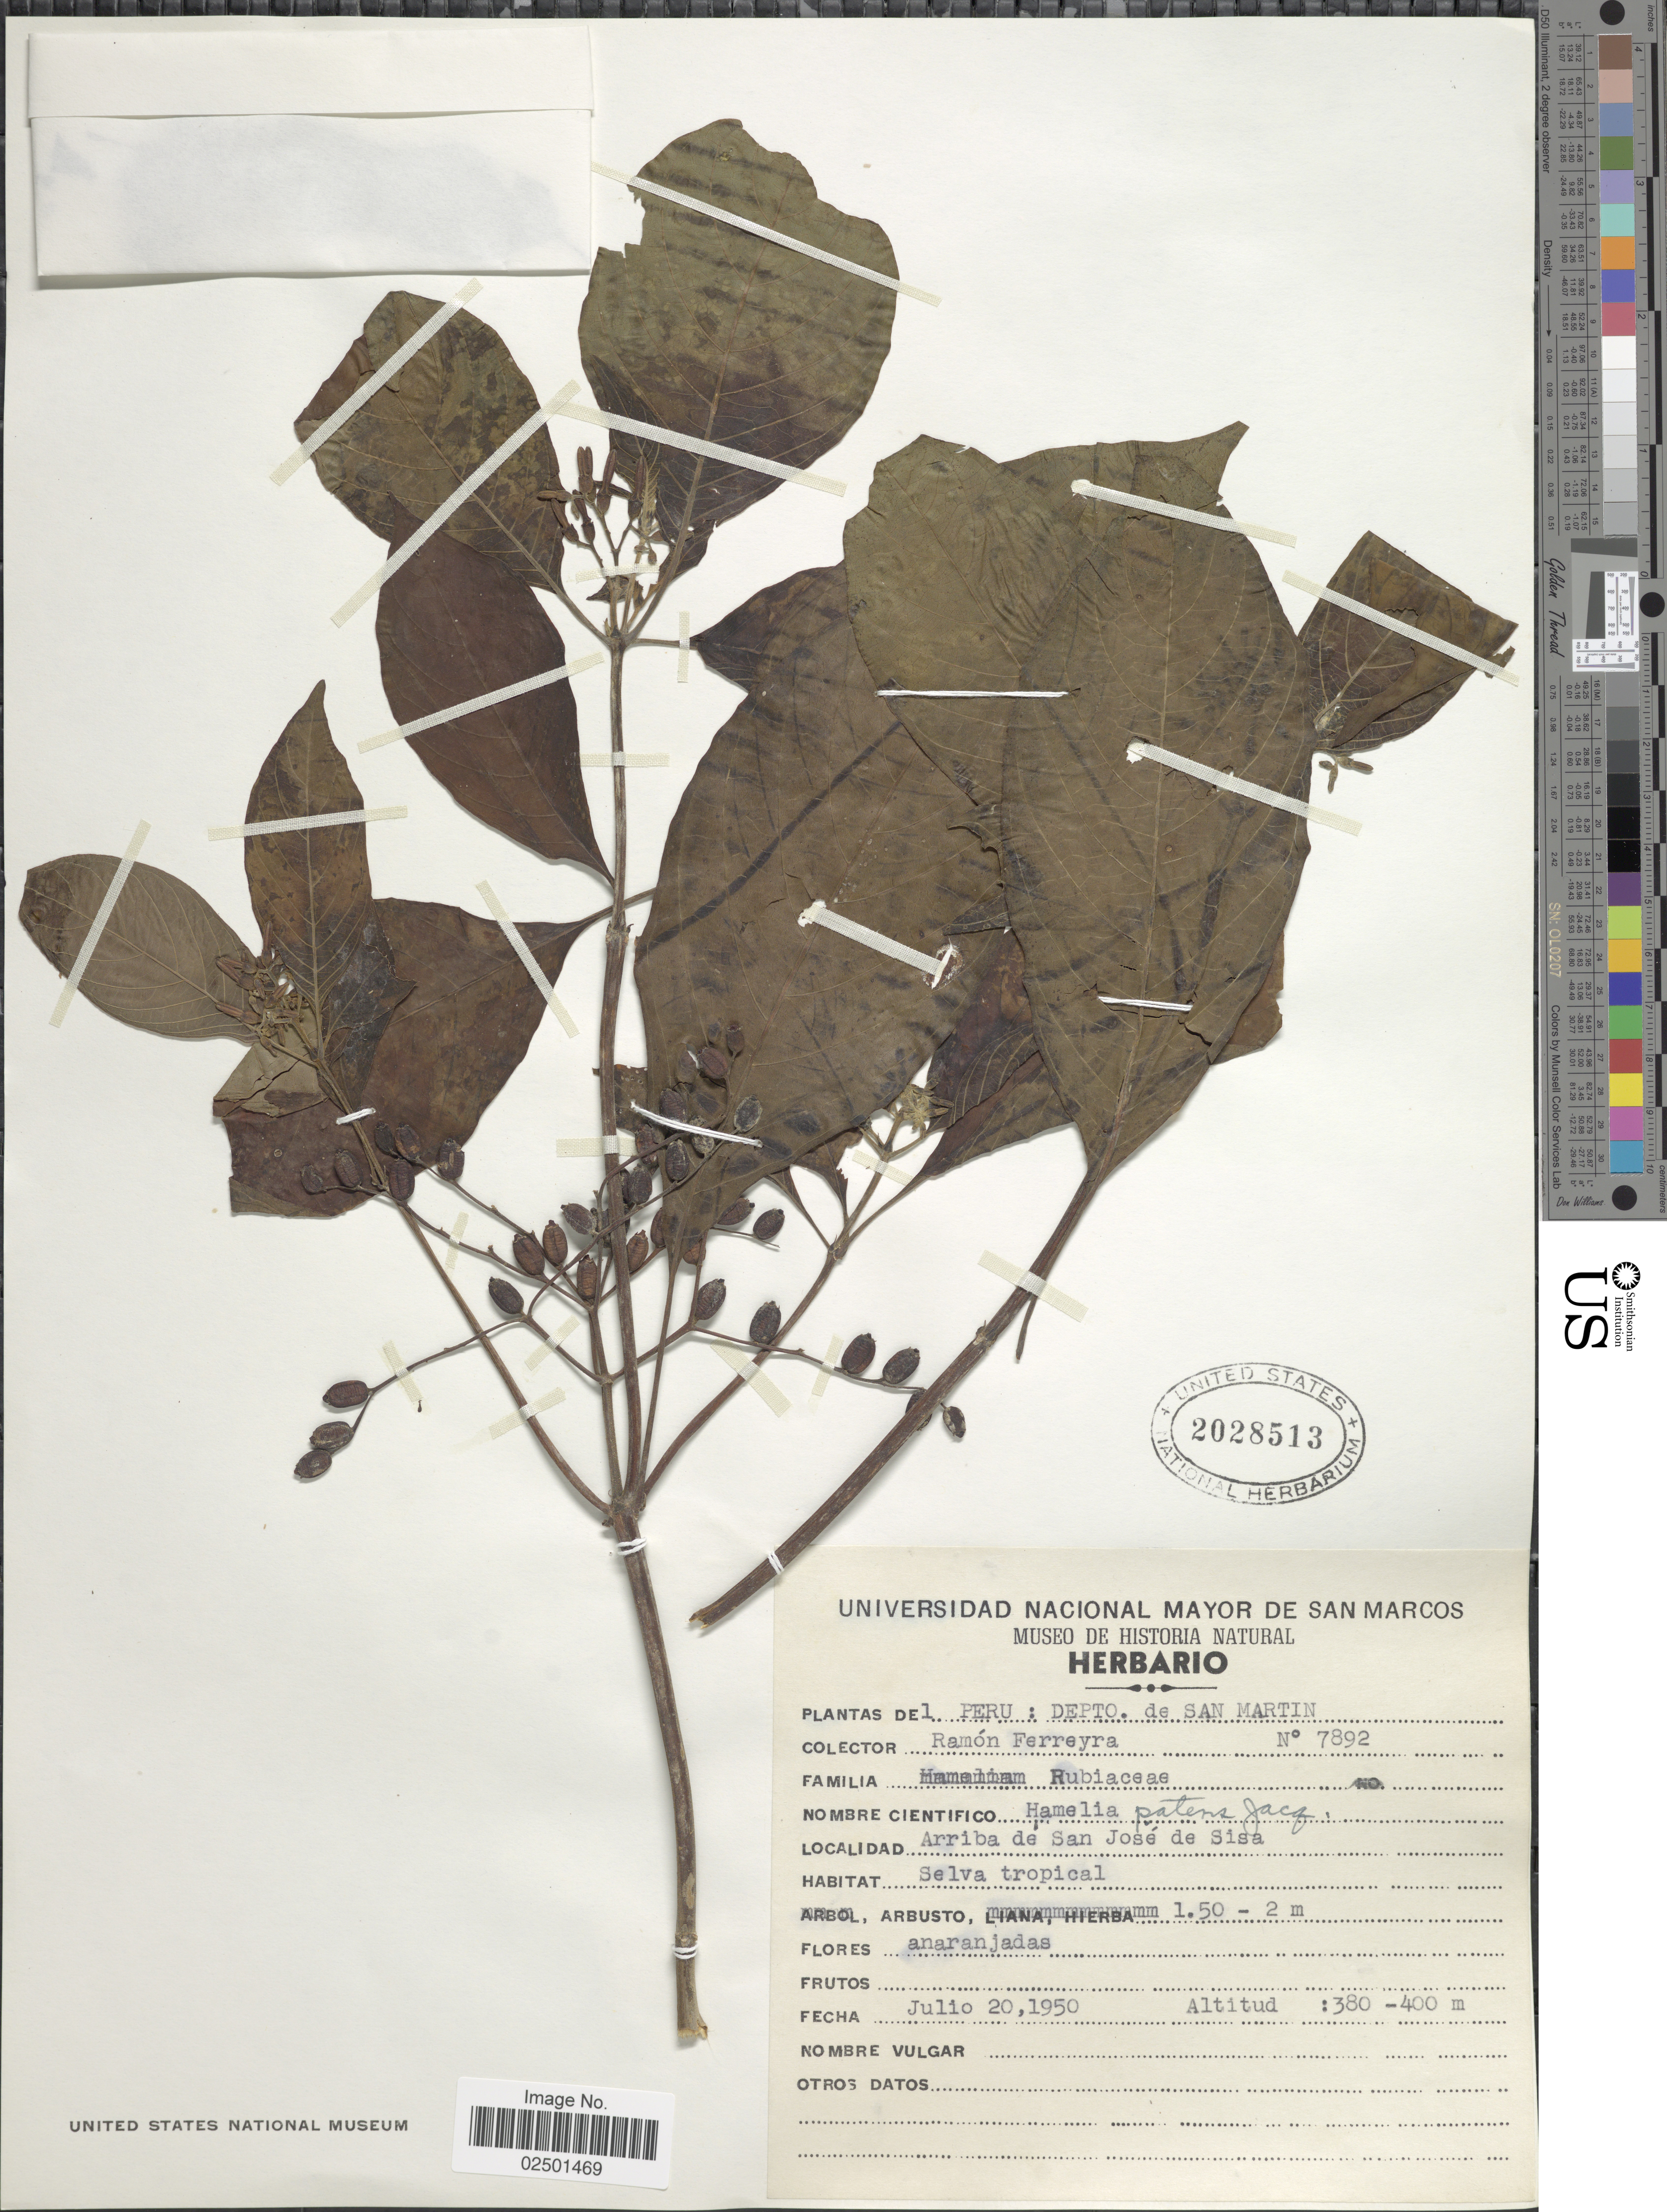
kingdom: Plantae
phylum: Tracheophyta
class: Magnoliopsida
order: Gentianales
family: Rubiaceae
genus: Hamelia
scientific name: Hamelia patens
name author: Jacq.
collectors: R. A. Ferreyra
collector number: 7892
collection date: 1950-07-20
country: Peru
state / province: San Martín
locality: Arriba de San Jose de Sisa.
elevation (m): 380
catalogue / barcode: US 2028513